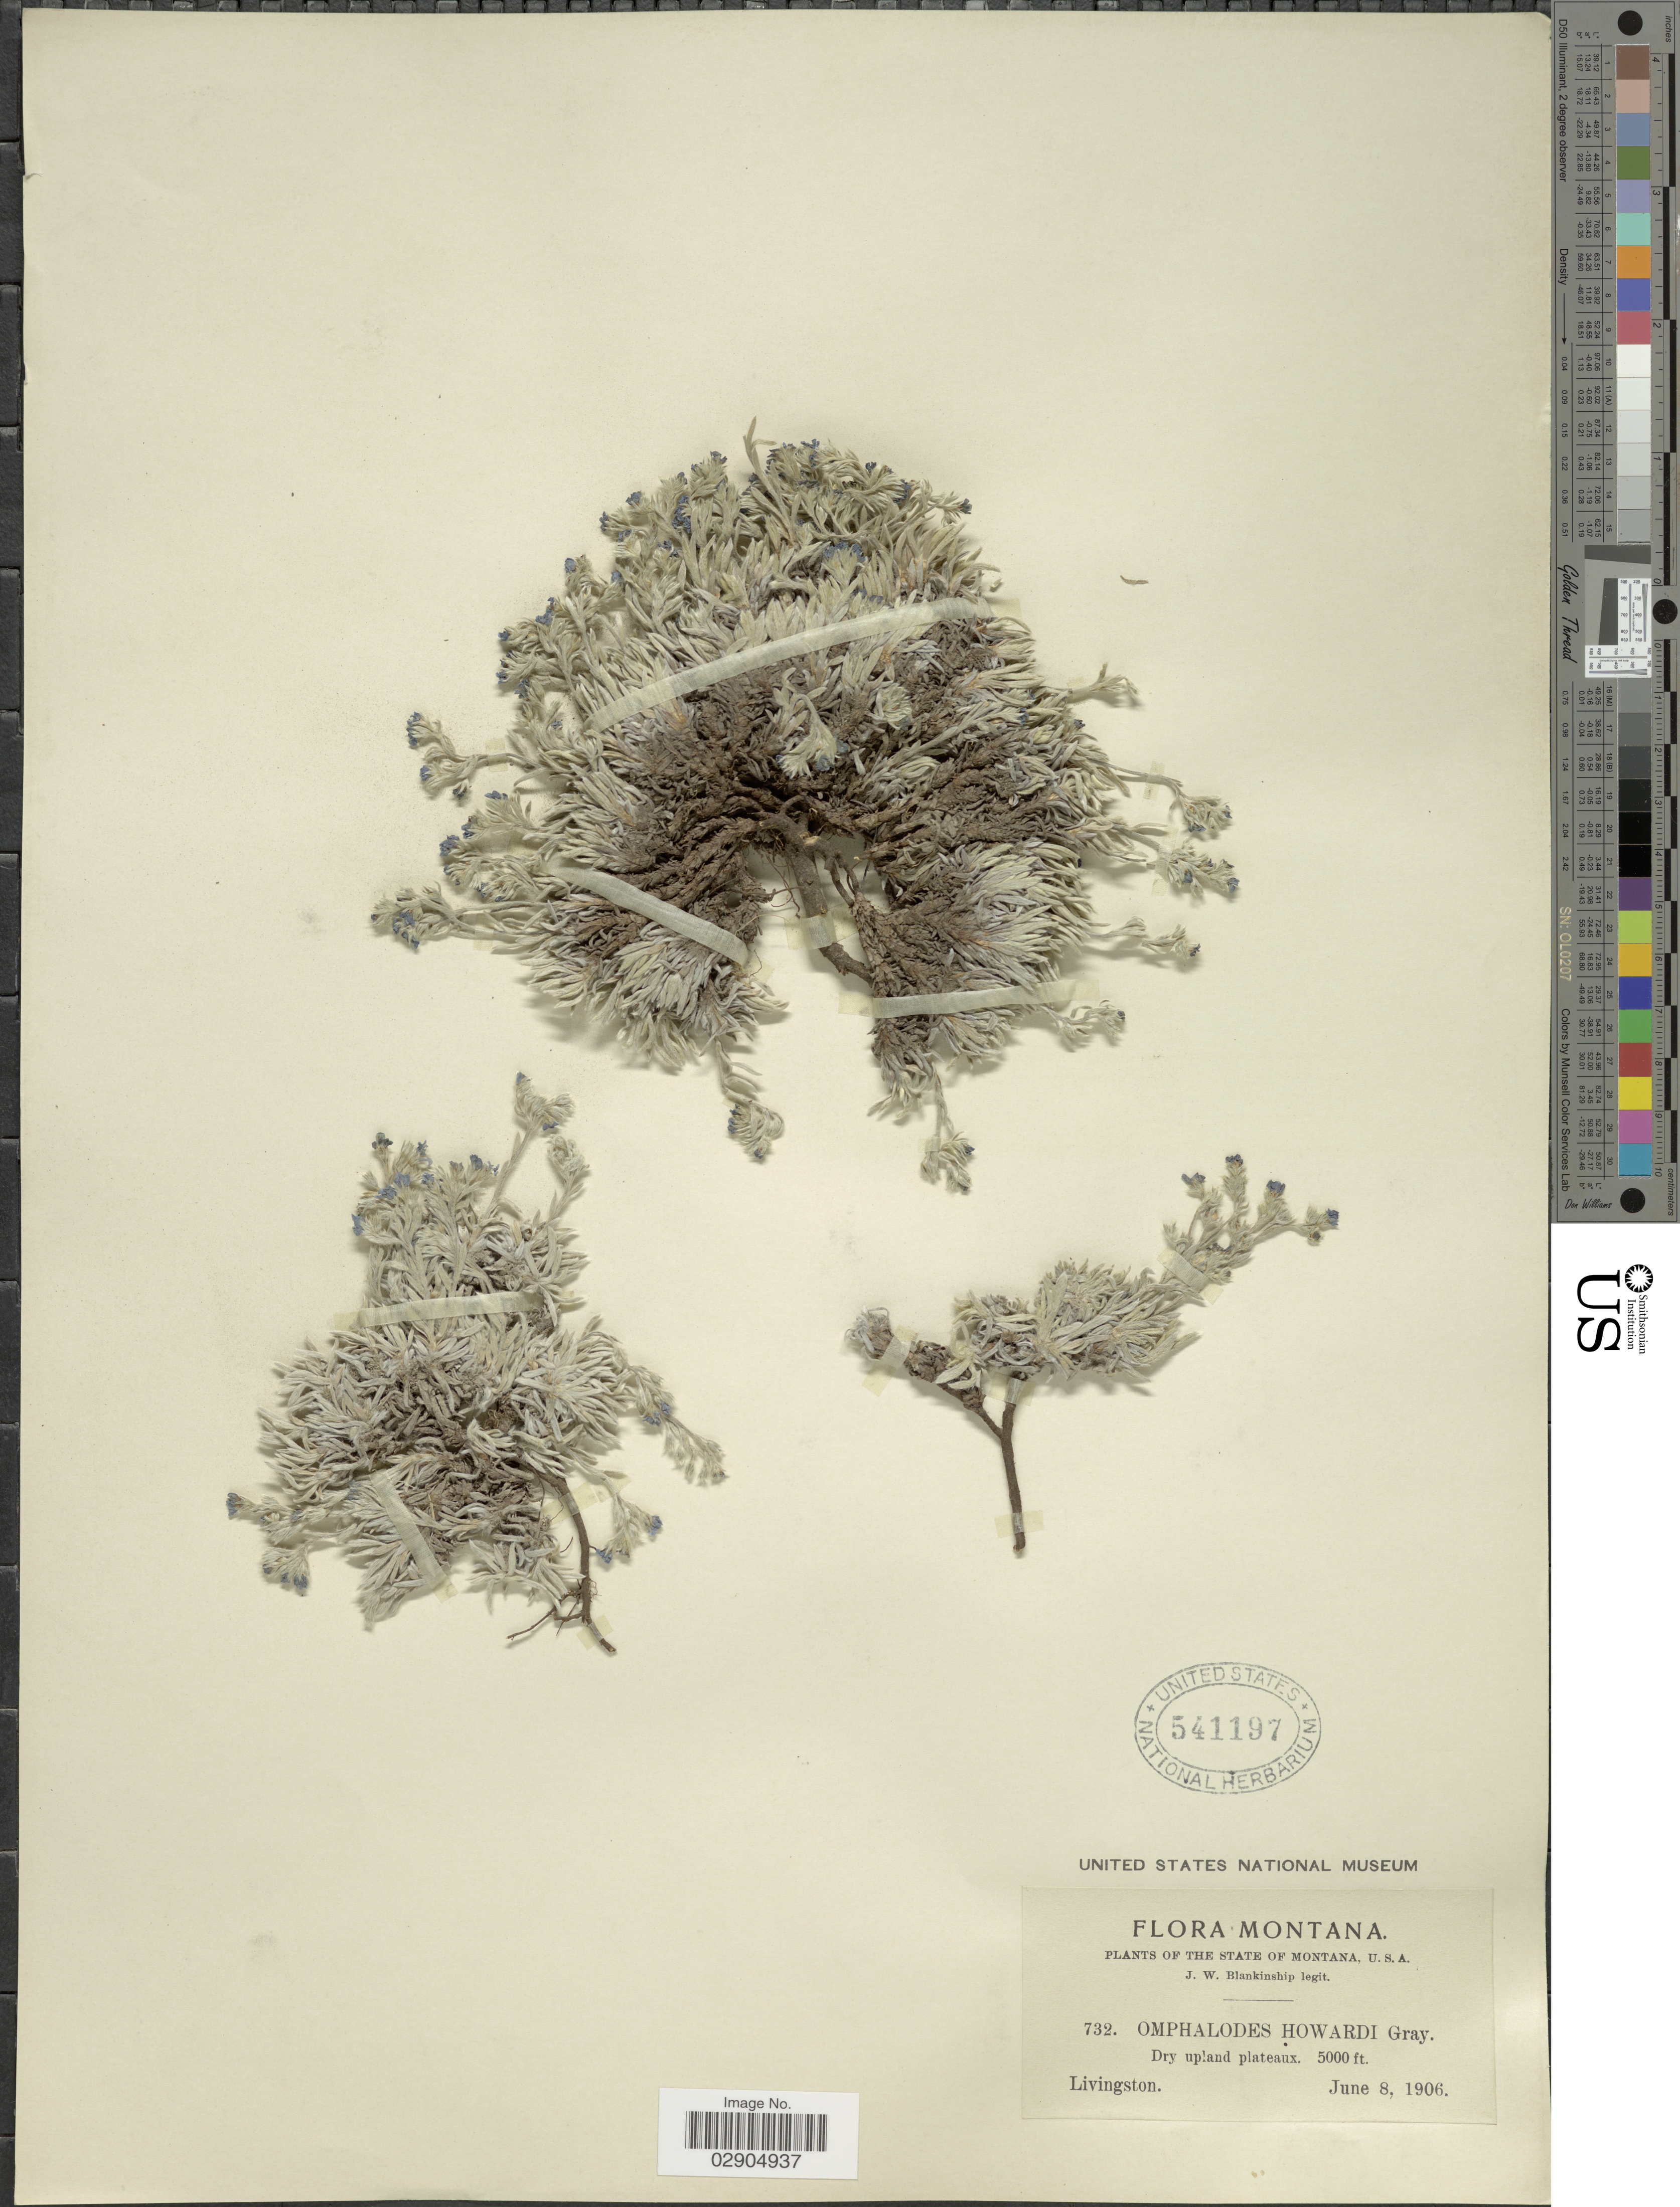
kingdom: Plantae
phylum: Tracheophyta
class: Magnoliopsida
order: Boraginales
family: Boraginaceae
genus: Eritrichium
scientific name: Eritrichium howardii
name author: (A. Gray) Rydb.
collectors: J. W. Blankinship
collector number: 732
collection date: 1906-06-08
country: United States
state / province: Montana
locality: Livingston.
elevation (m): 1524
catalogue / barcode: US 541197